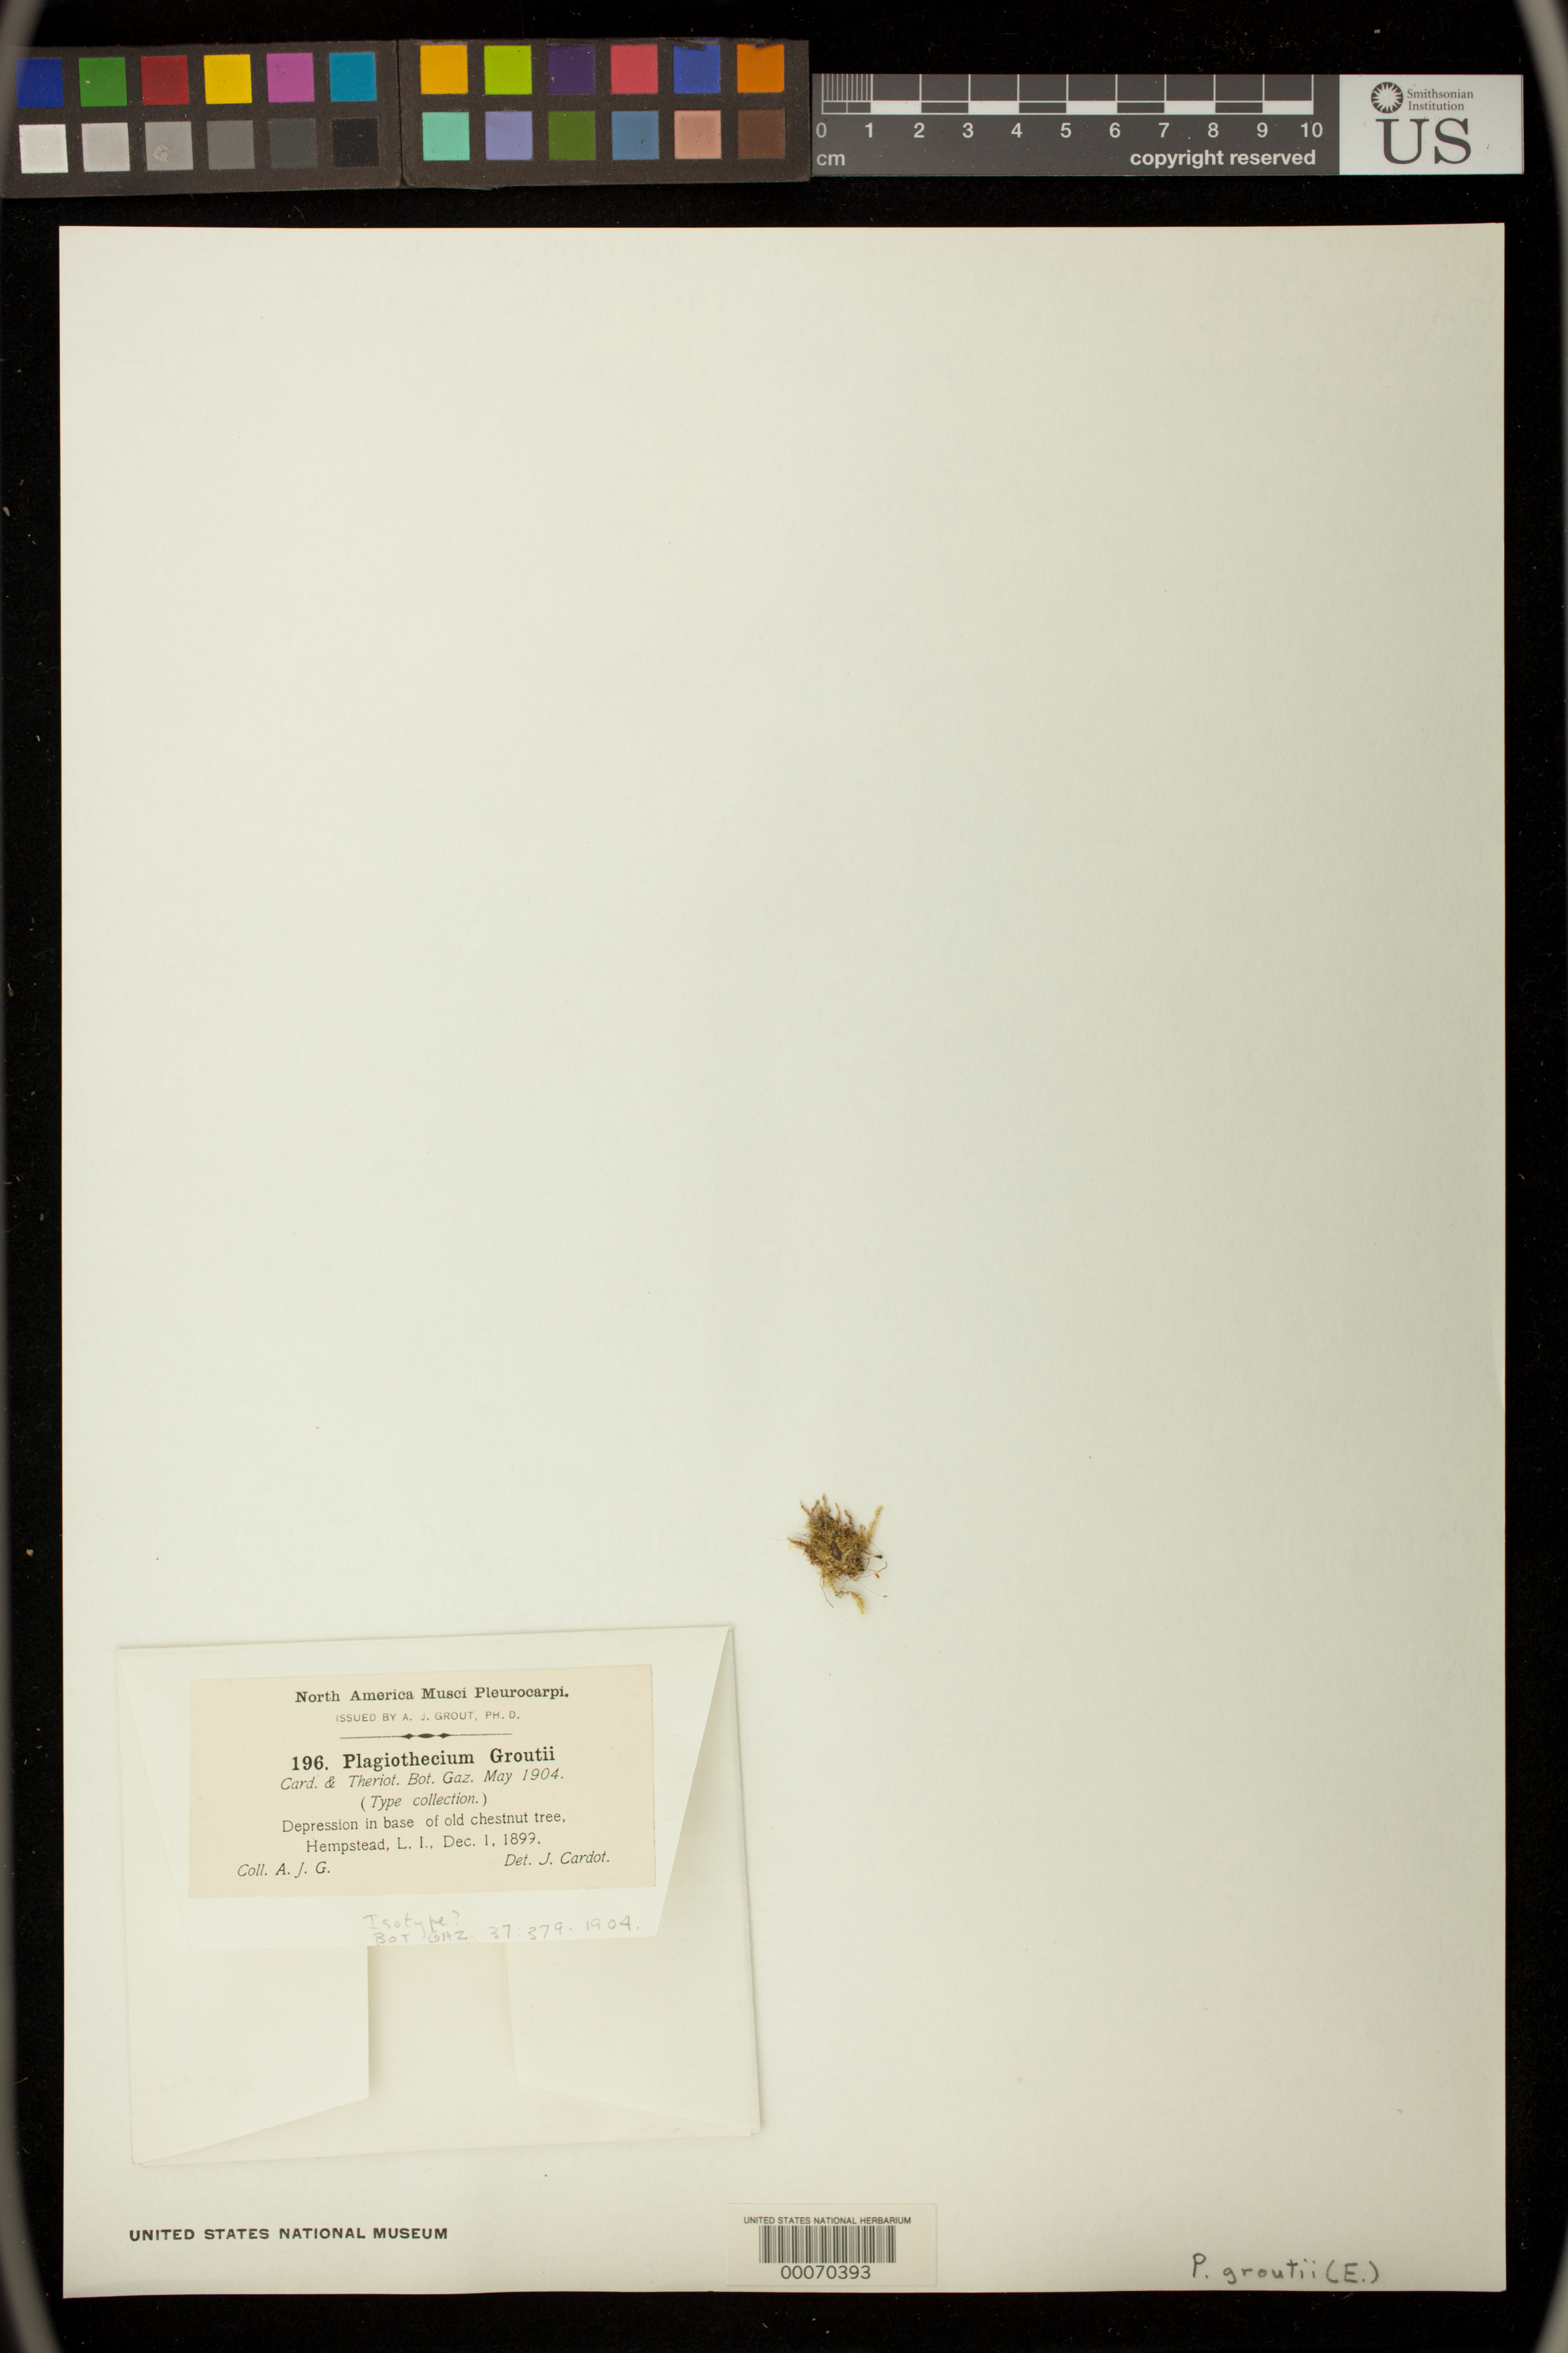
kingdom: Plantae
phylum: Bryophyta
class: Bryopsida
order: Hypnales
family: Plagiotheciaceae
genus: Plagiothecium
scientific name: Plagiothecium groutii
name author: Cardot & Thér.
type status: Isotype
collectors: A. J. Grout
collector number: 196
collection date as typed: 01 Dec 1899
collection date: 1899-12-01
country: United States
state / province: New York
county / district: Nassau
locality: Long Island, Hempstead.